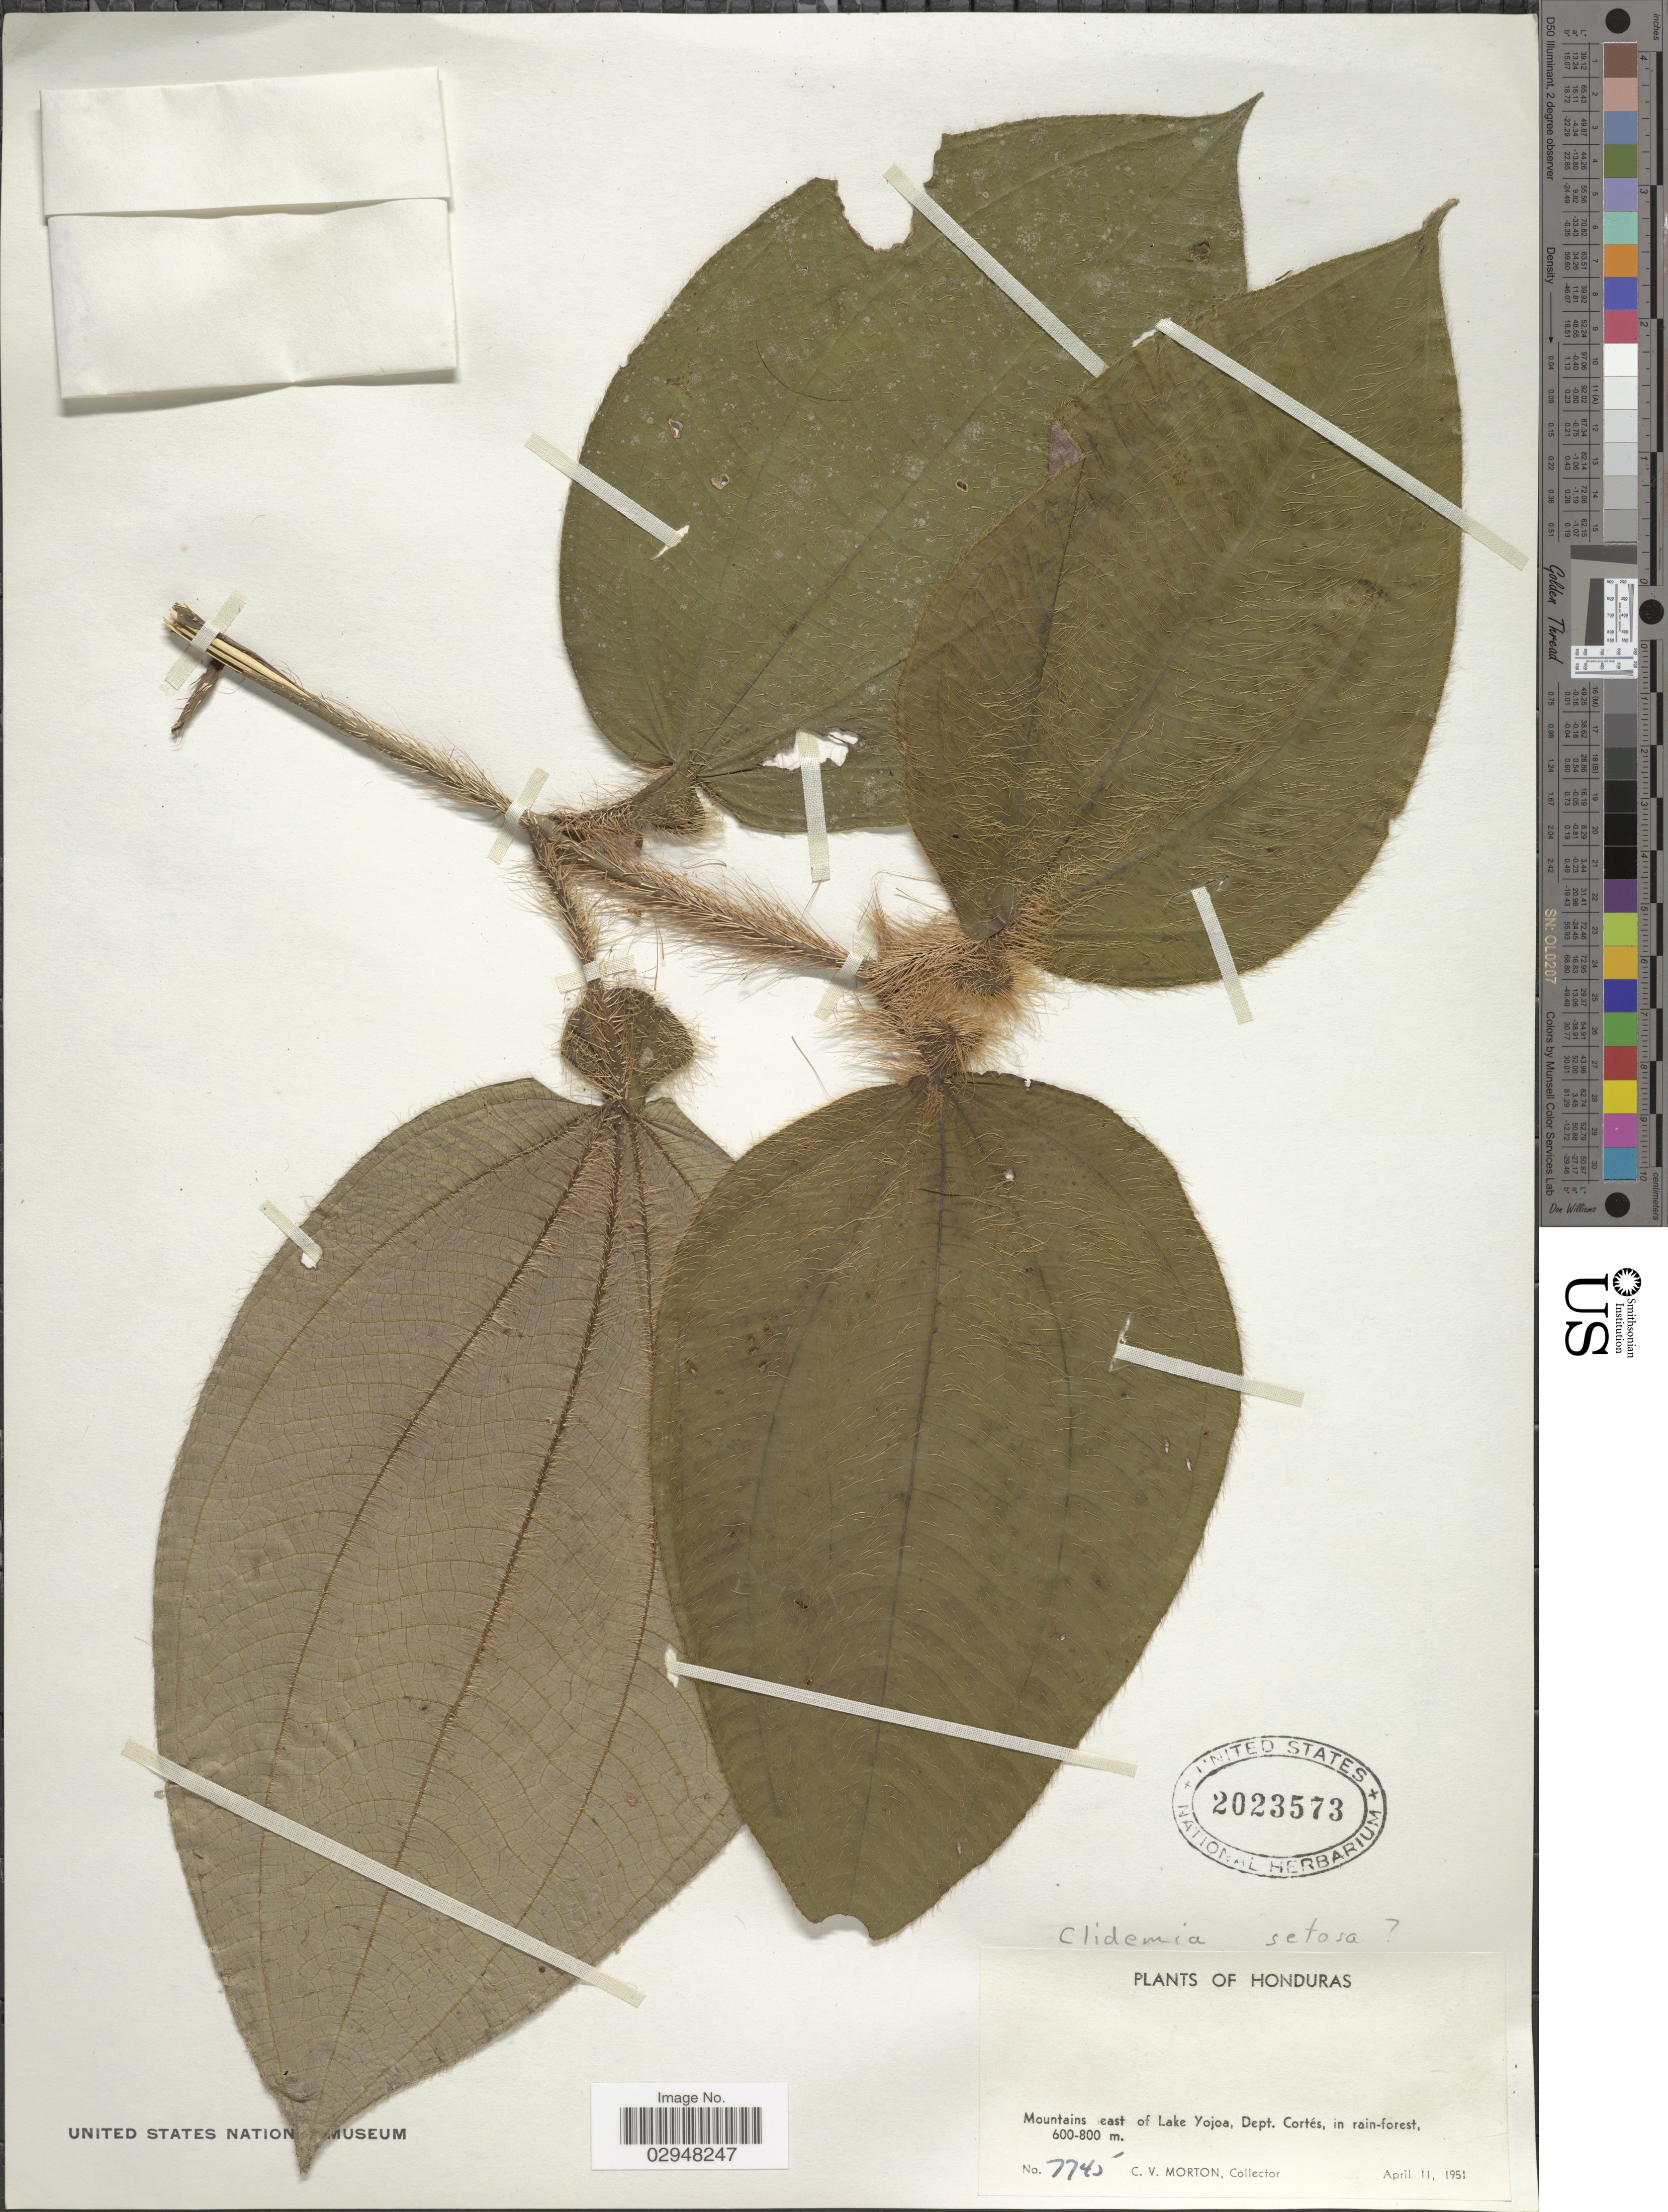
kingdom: Plantae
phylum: Tracheophyta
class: Magnoliopsida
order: Myrtales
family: Melastomataceae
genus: Clidemia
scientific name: Clidemia setosa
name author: (Triana) Gleason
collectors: C. V. Morton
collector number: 7745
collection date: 1951-04-11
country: Honduras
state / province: Cortés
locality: Mountains east of Lake Yojoa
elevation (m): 600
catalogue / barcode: US 2023573